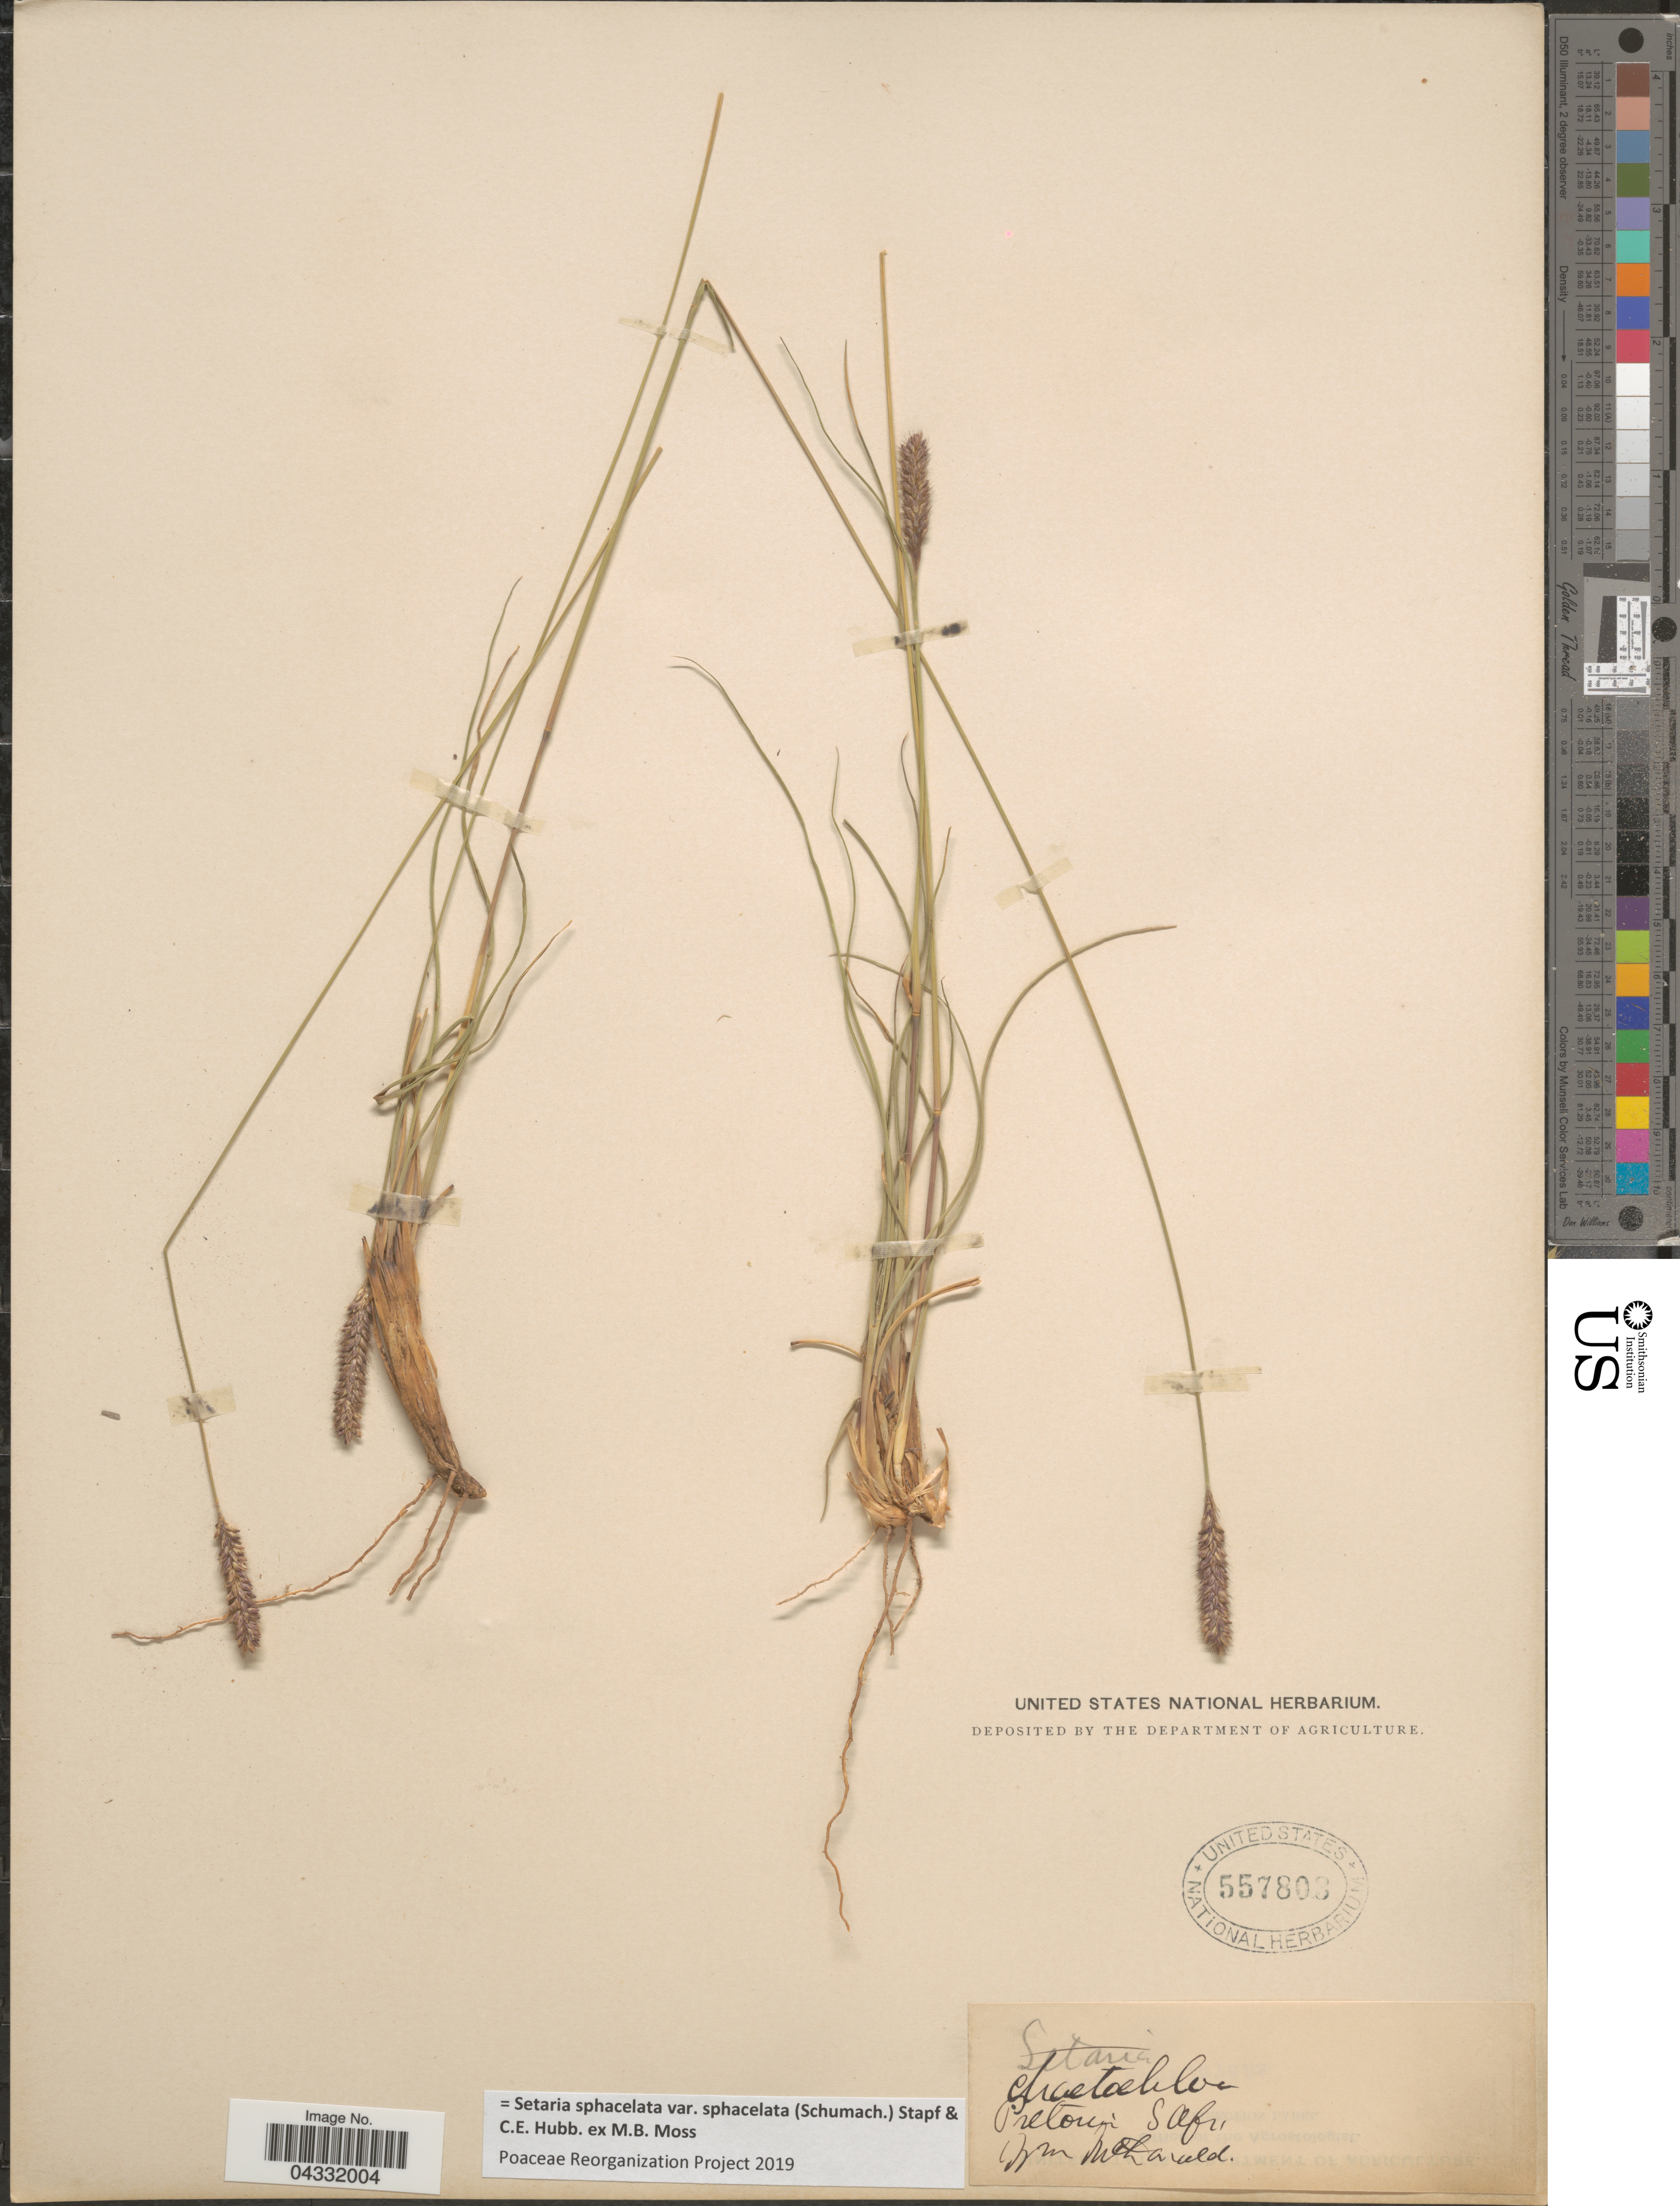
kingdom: Plantae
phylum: Tracheophyta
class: Liliopsida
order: Poales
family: Poaceae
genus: Setaria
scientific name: Setaria sphacelata var. sphacelata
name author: (Schumach.) Stapf & C. E. Hubb. ex M.B. Moss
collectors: W. McLarald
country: South Africa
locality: Pretoria S Afr.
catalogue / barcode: US 557803